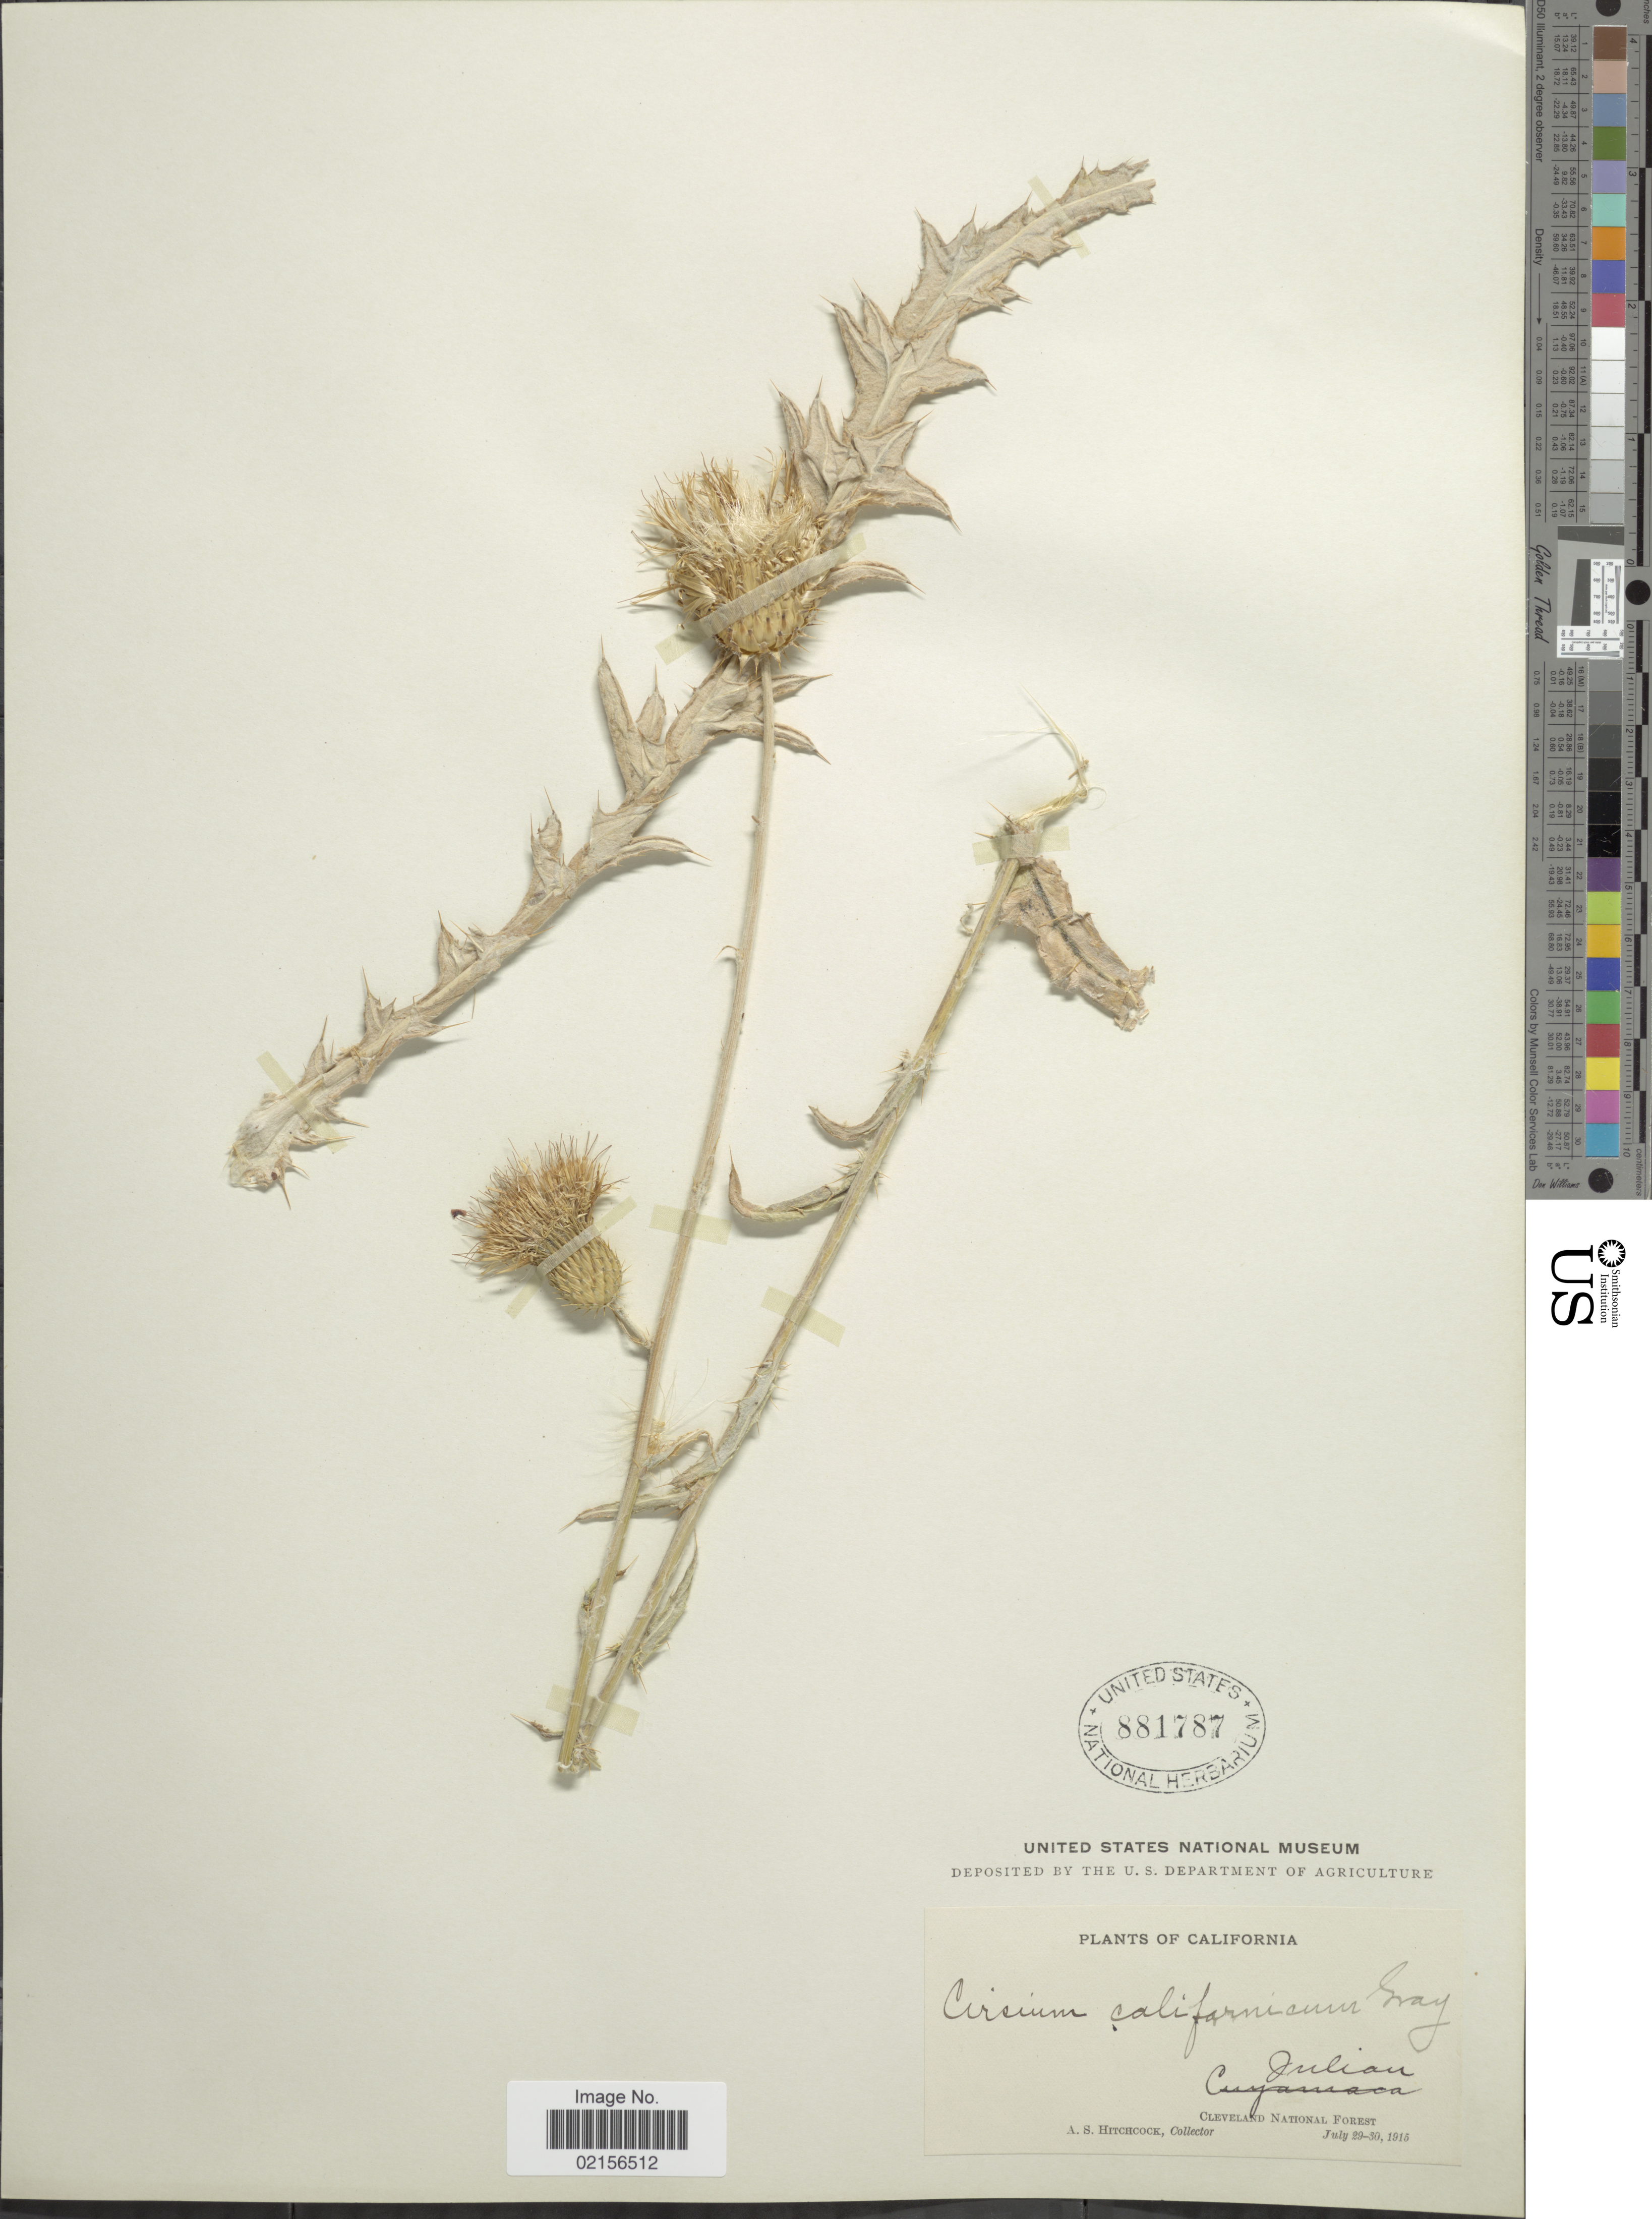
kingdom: Plantae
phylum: Tracheophyta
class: Magnoliopsida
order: Asterales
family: Asteraceae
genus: Cirsium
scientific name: Cirsium occidentale var. californicum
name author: (A. Gray) D.J. Keil & C.E. Turner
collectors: A. S. Hitchcock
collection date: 1915-07-29/1915-07-30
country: United States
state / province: California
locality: Julian, Cleveland National Forest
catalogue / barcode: US 881787